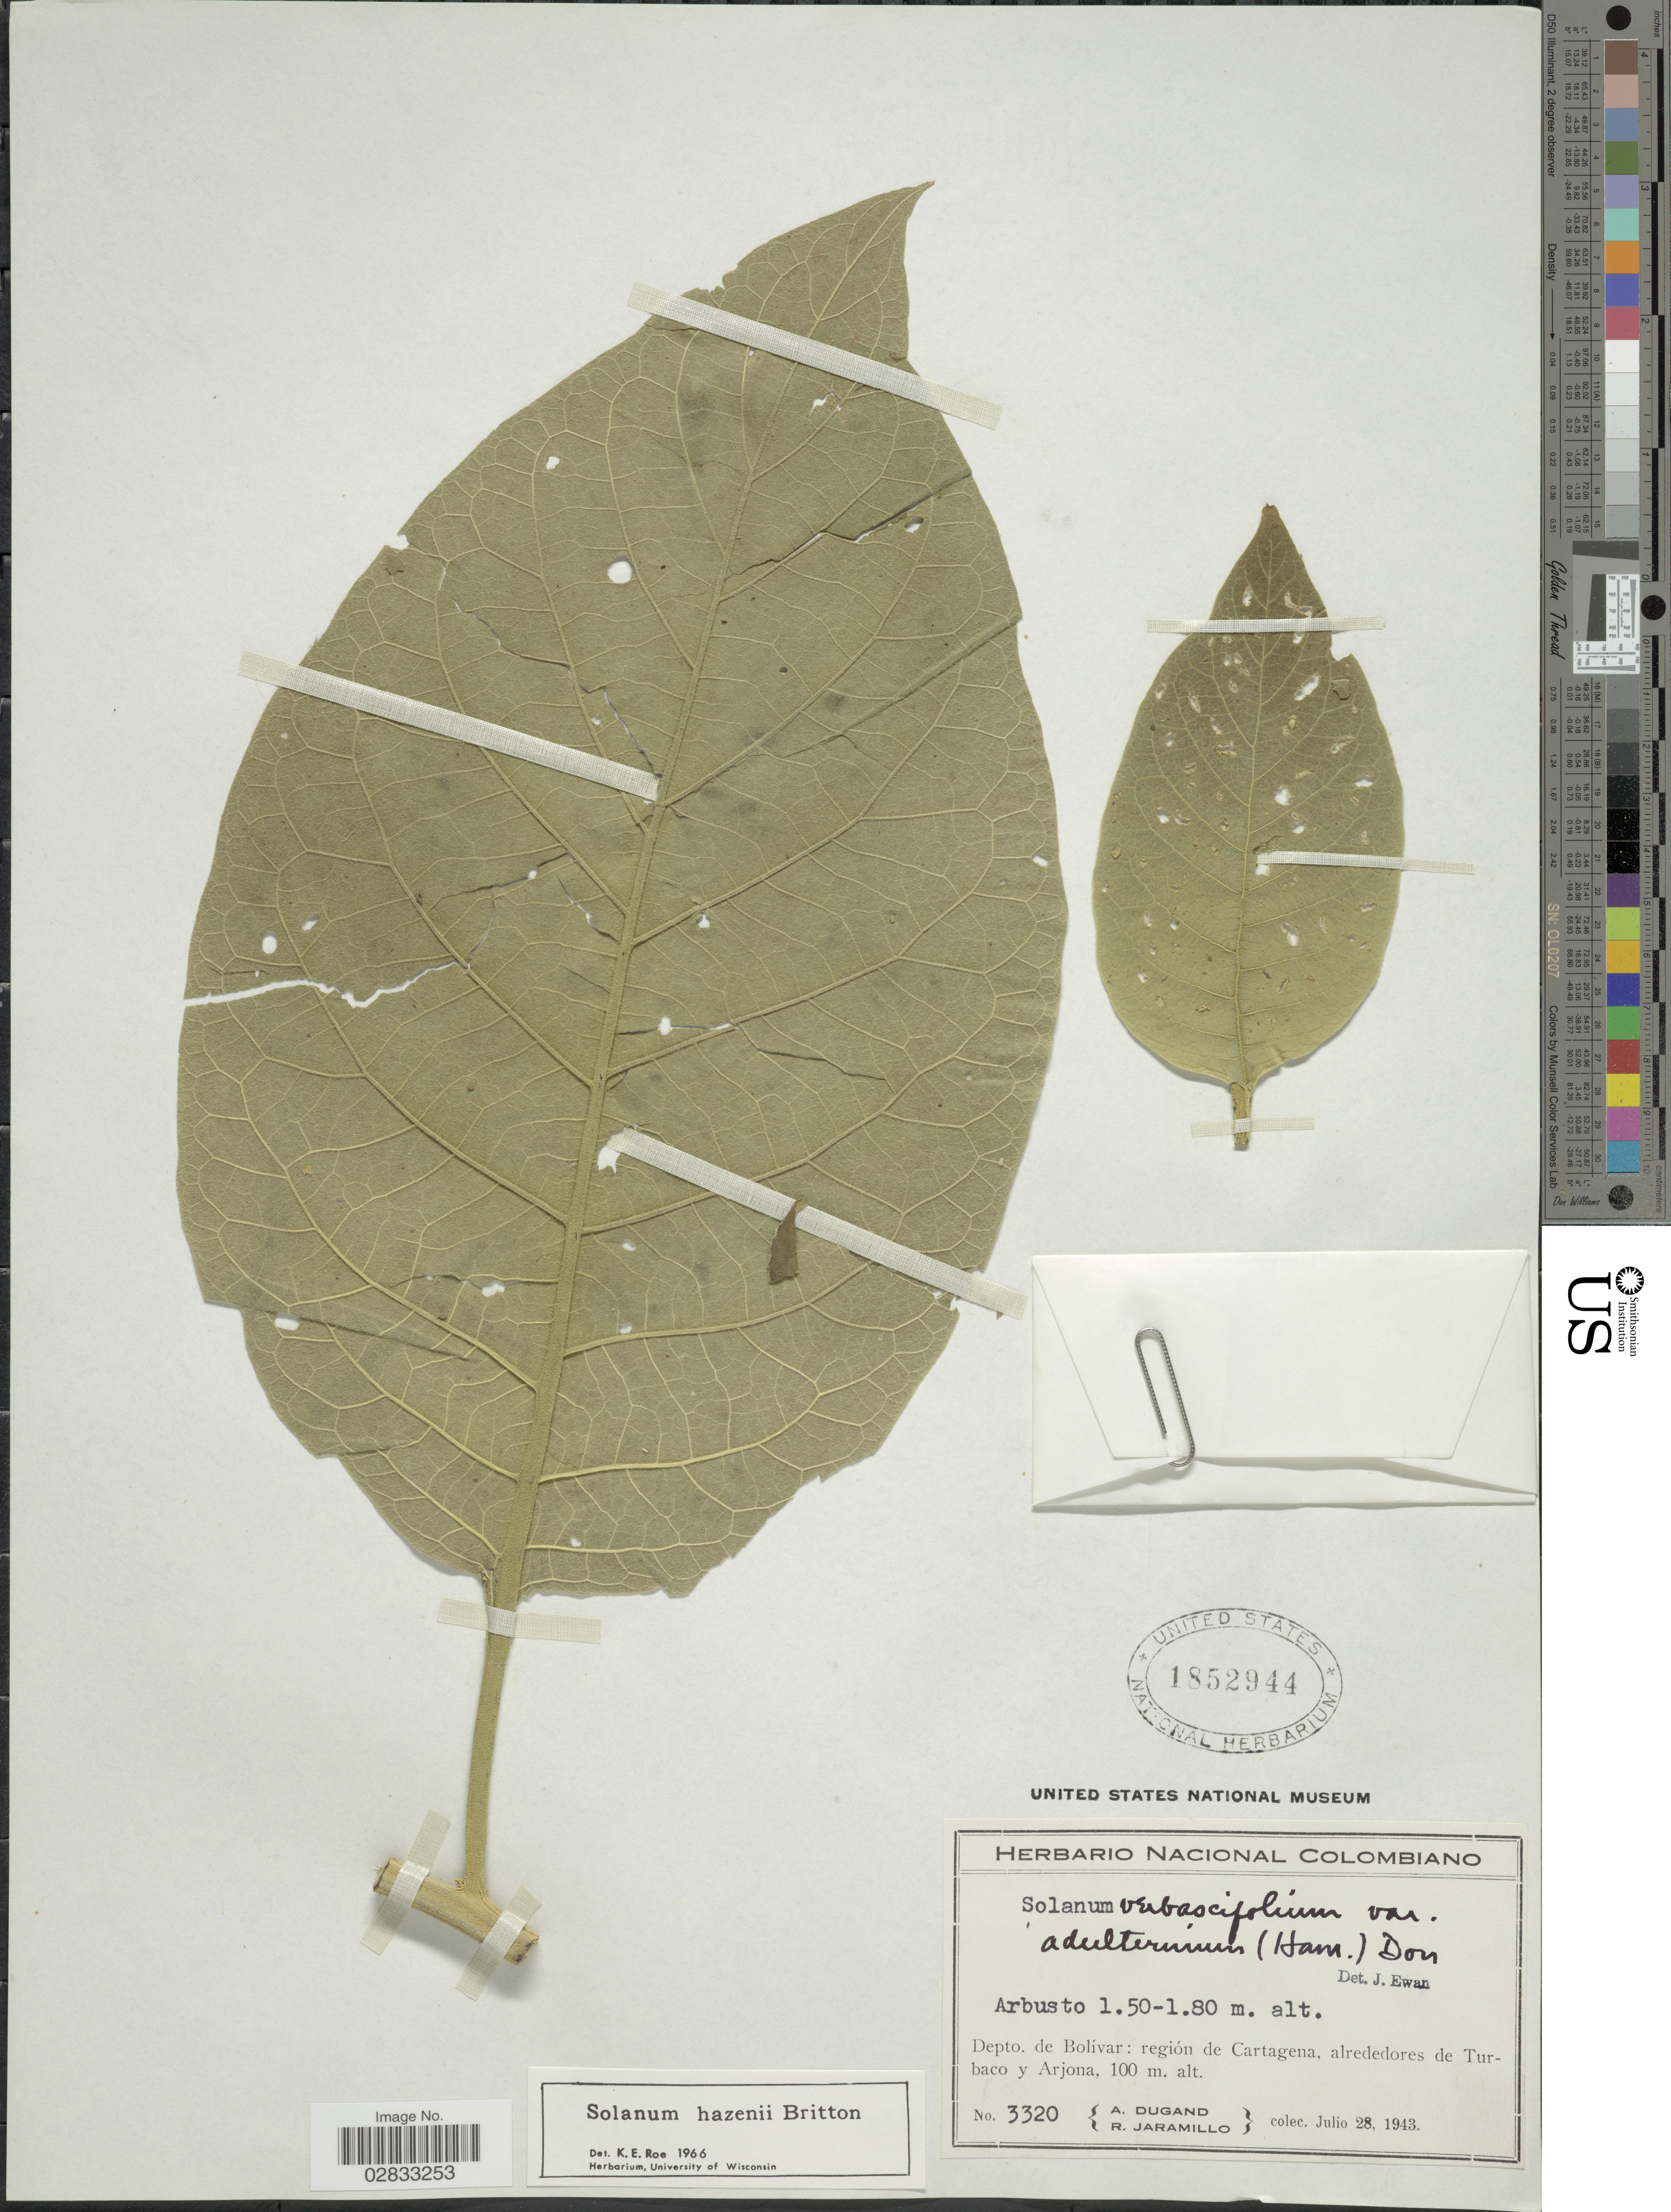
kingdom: Plantae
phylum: Tracheophyta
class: Magnoliopsida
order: Solanales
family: Solanaceae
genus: Solanum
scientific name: Solanum hazenii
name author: Britton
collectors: A. Dugand & R. Jaramillo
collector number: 3320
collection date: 1943-07-28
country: Colombia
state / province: Bolívar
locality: Depto. de Bolívar: regióbn de Cartagena, alrededores de Turbaco y Arjona.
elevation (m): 100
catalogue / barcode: US 1852944